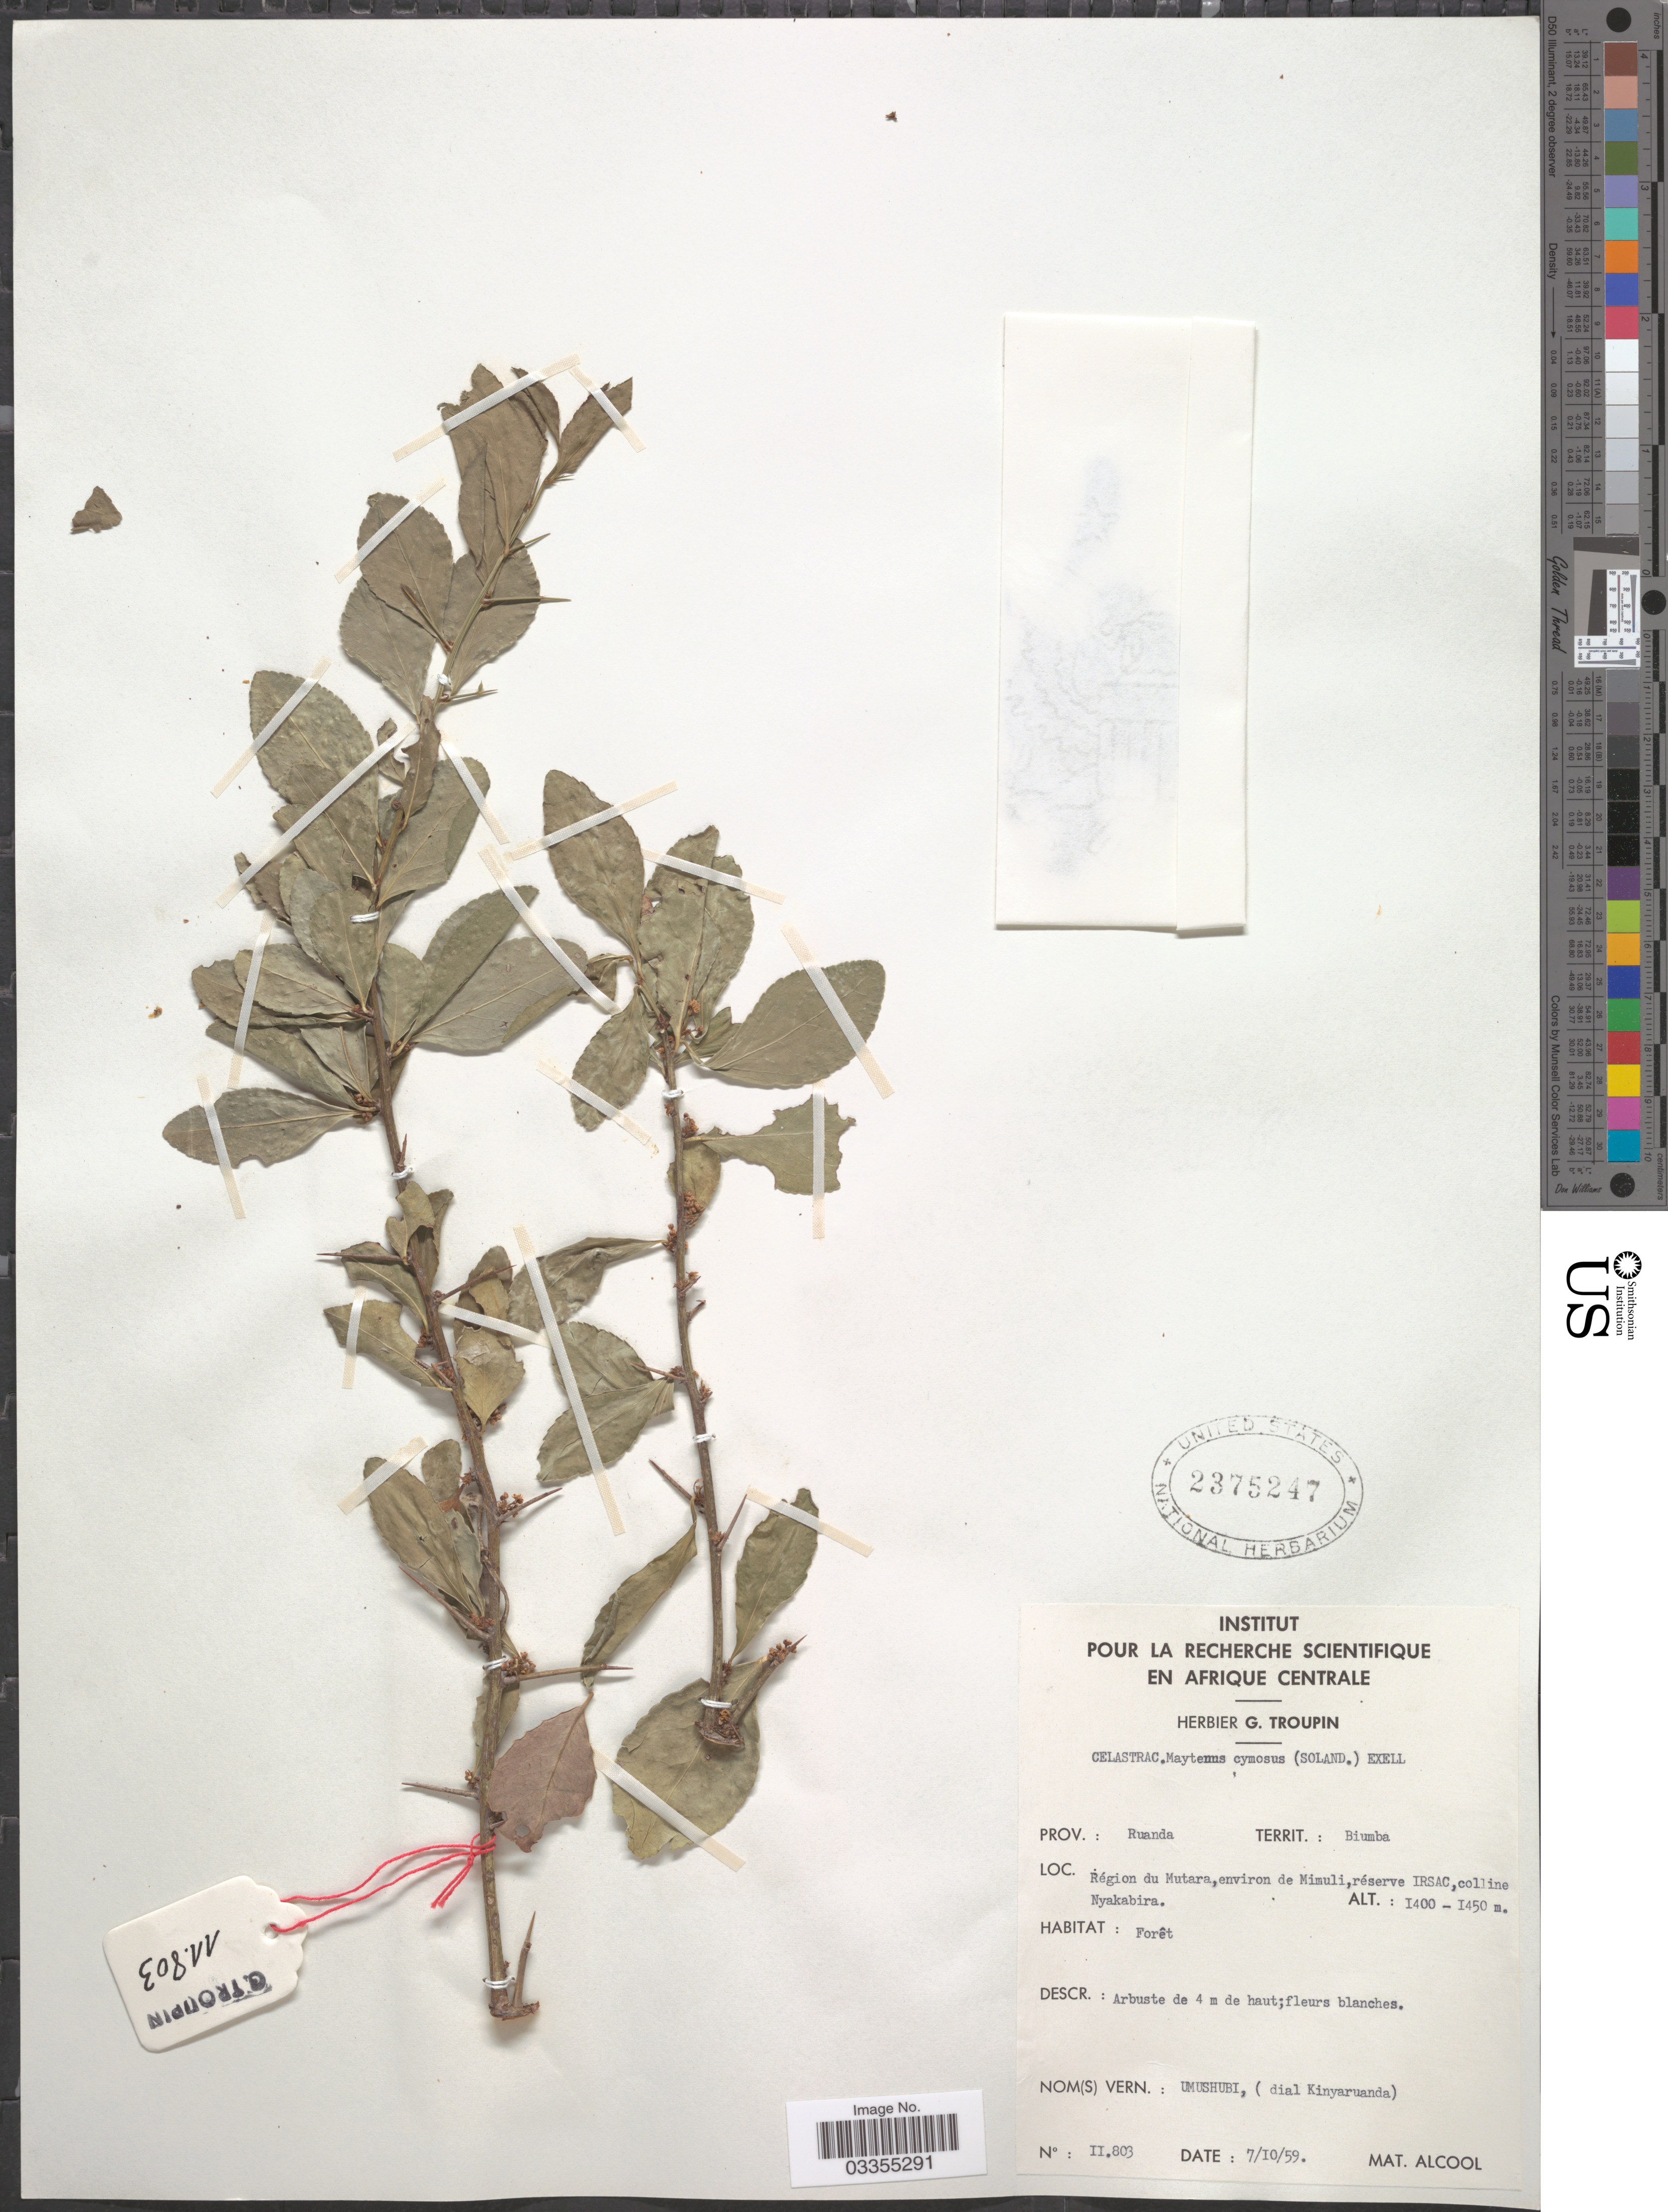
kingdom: Plantae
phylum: Tracheophyta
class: Magnoliopsida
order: Celastrales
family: Celastraceae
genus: Gymnosporia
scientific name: Gymnosporia buxifolia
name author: (L.) Szyszyl.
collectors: ex herb. G. Troupin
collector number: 11803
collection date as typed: Transcribed d/m/y: 7/10/59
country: Rwanda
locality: Prov.: Ruanda, Territ. Biumba. Région du Mutara, environ de Mimuli, réserve IRSAC, colline Nyakabira.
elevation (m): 1400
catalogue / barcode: US 2375247